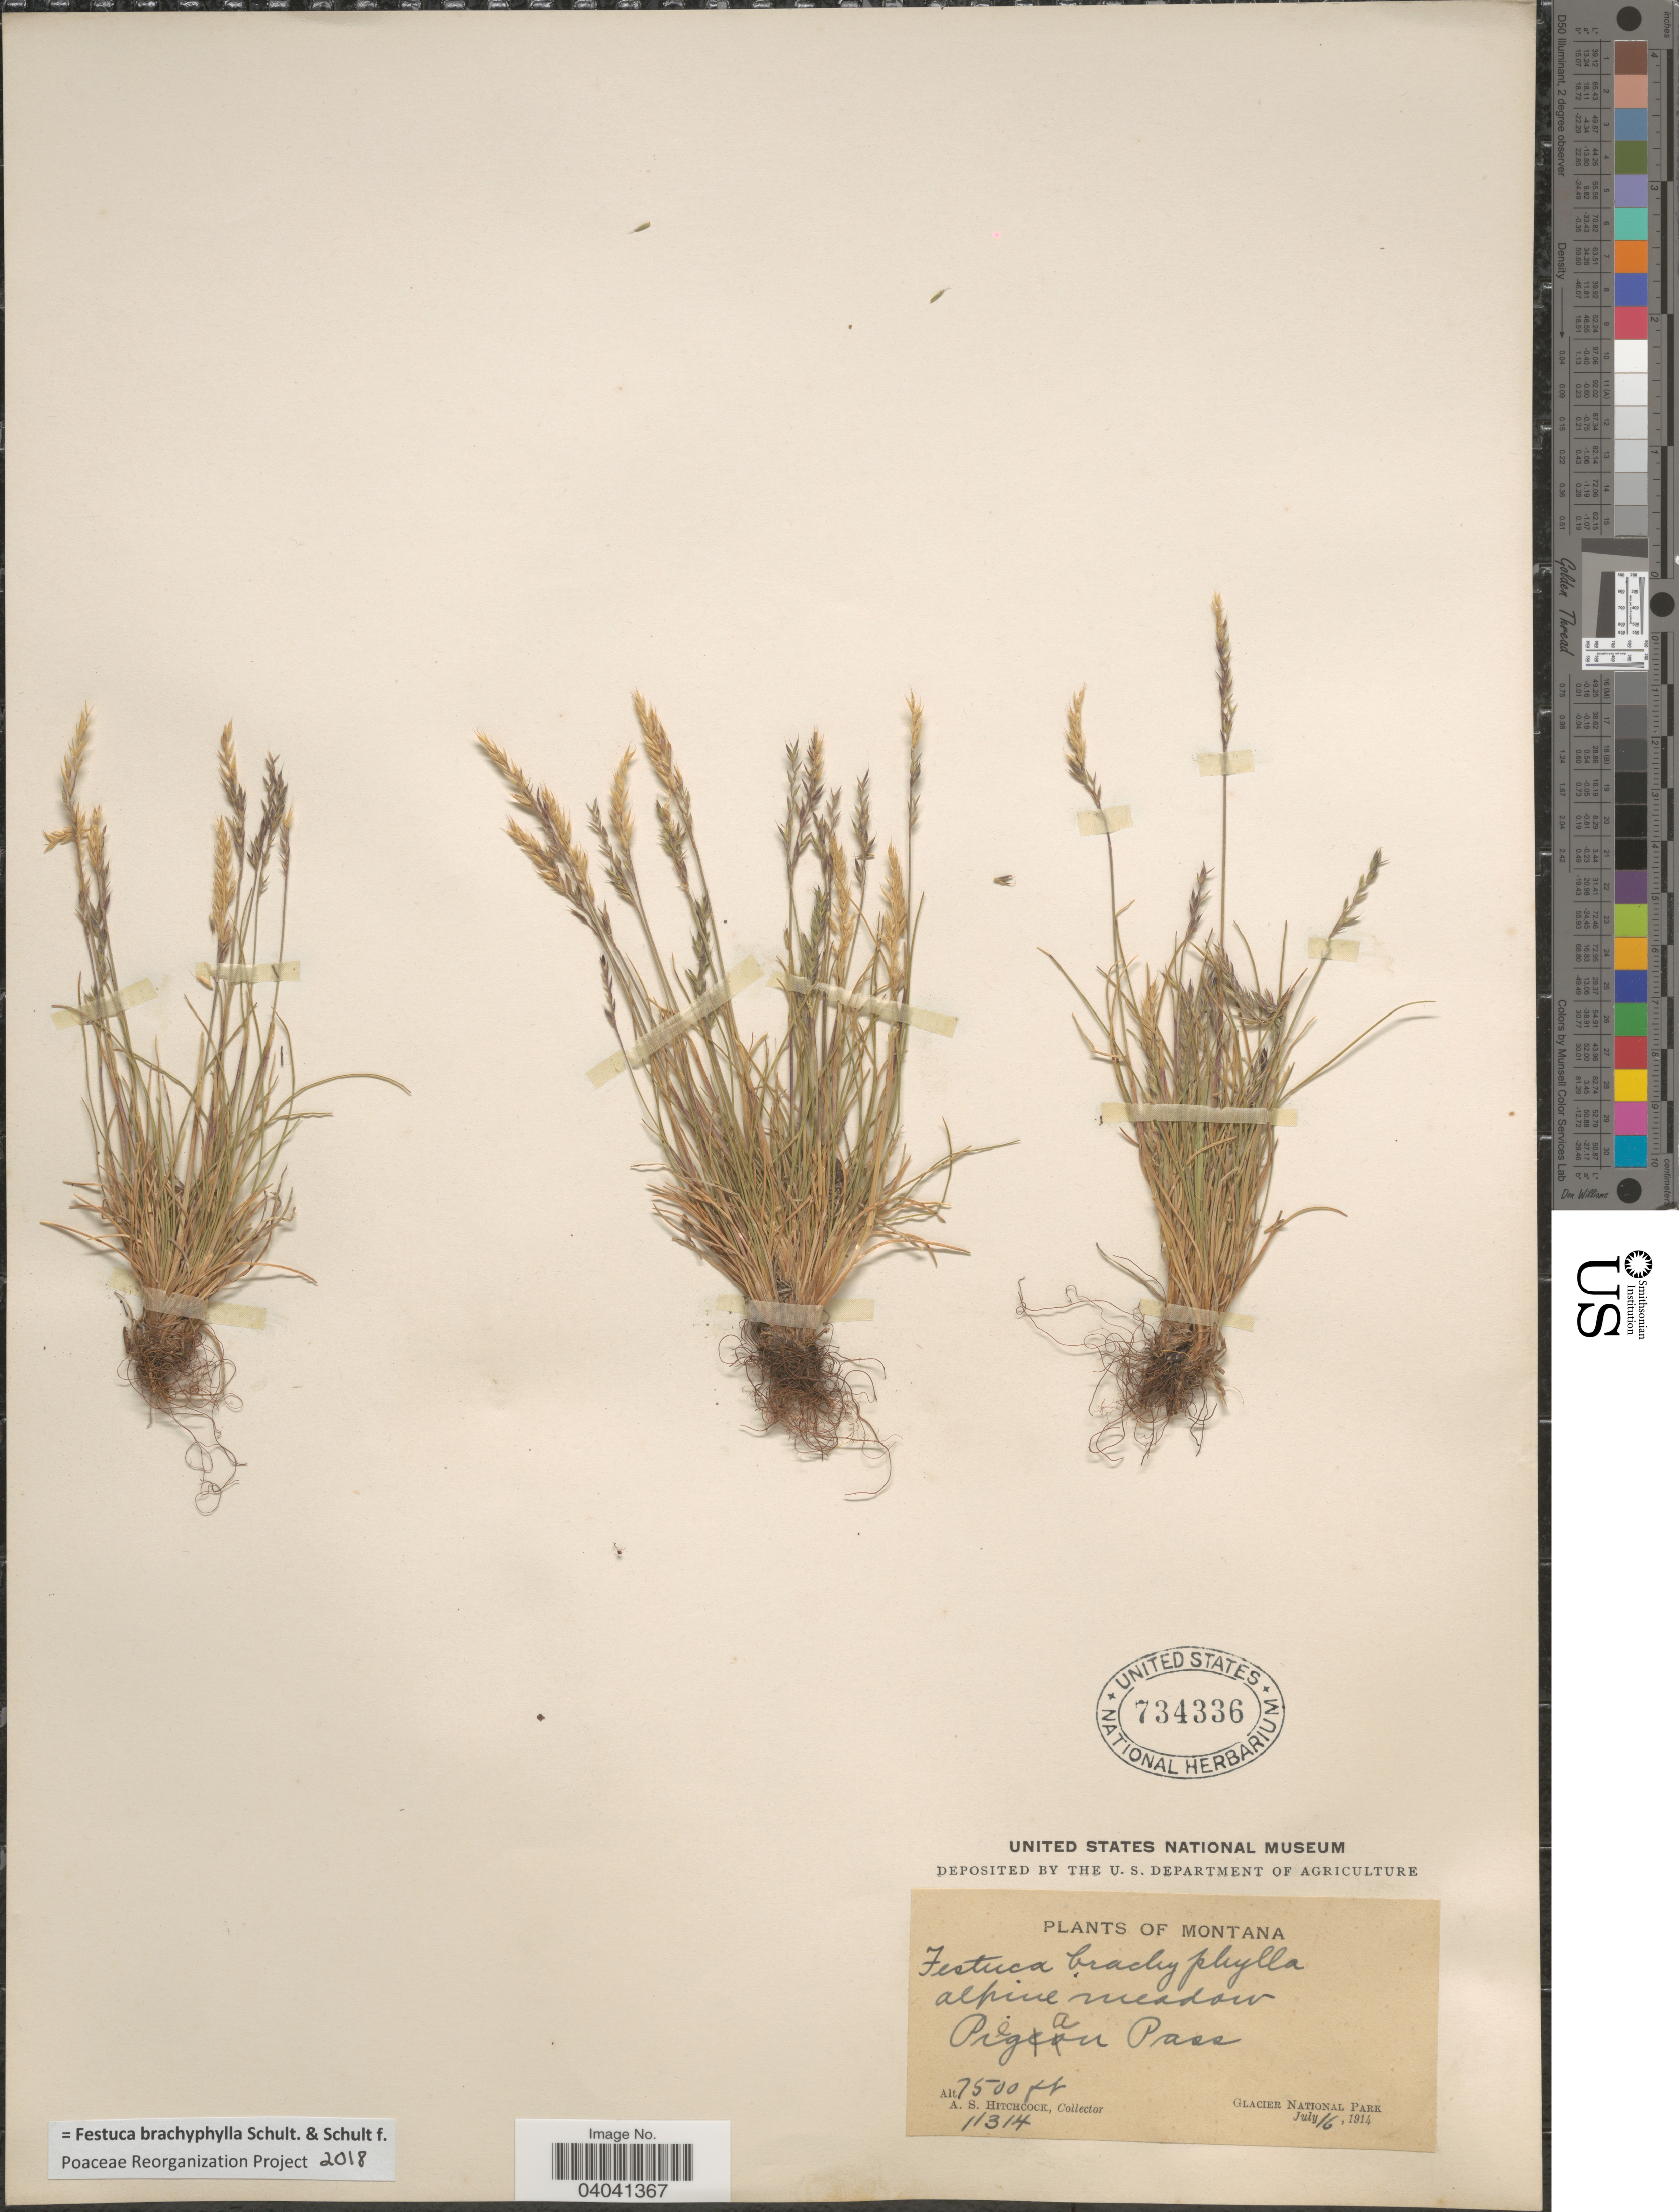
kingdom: Plantae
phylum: Tracheophyta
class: Liliopsida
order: Poales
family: Poaceae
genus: Festuca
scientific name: Festuca brachyphylla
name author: Schult. & Schult. f.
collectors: A. S. Hitchcock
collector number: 11314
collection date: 1914-07-16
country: United States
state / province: Montana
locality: Alpine meadow. Piegan Pass. Glacier National Park.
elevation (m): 2286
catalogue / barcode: US 734336